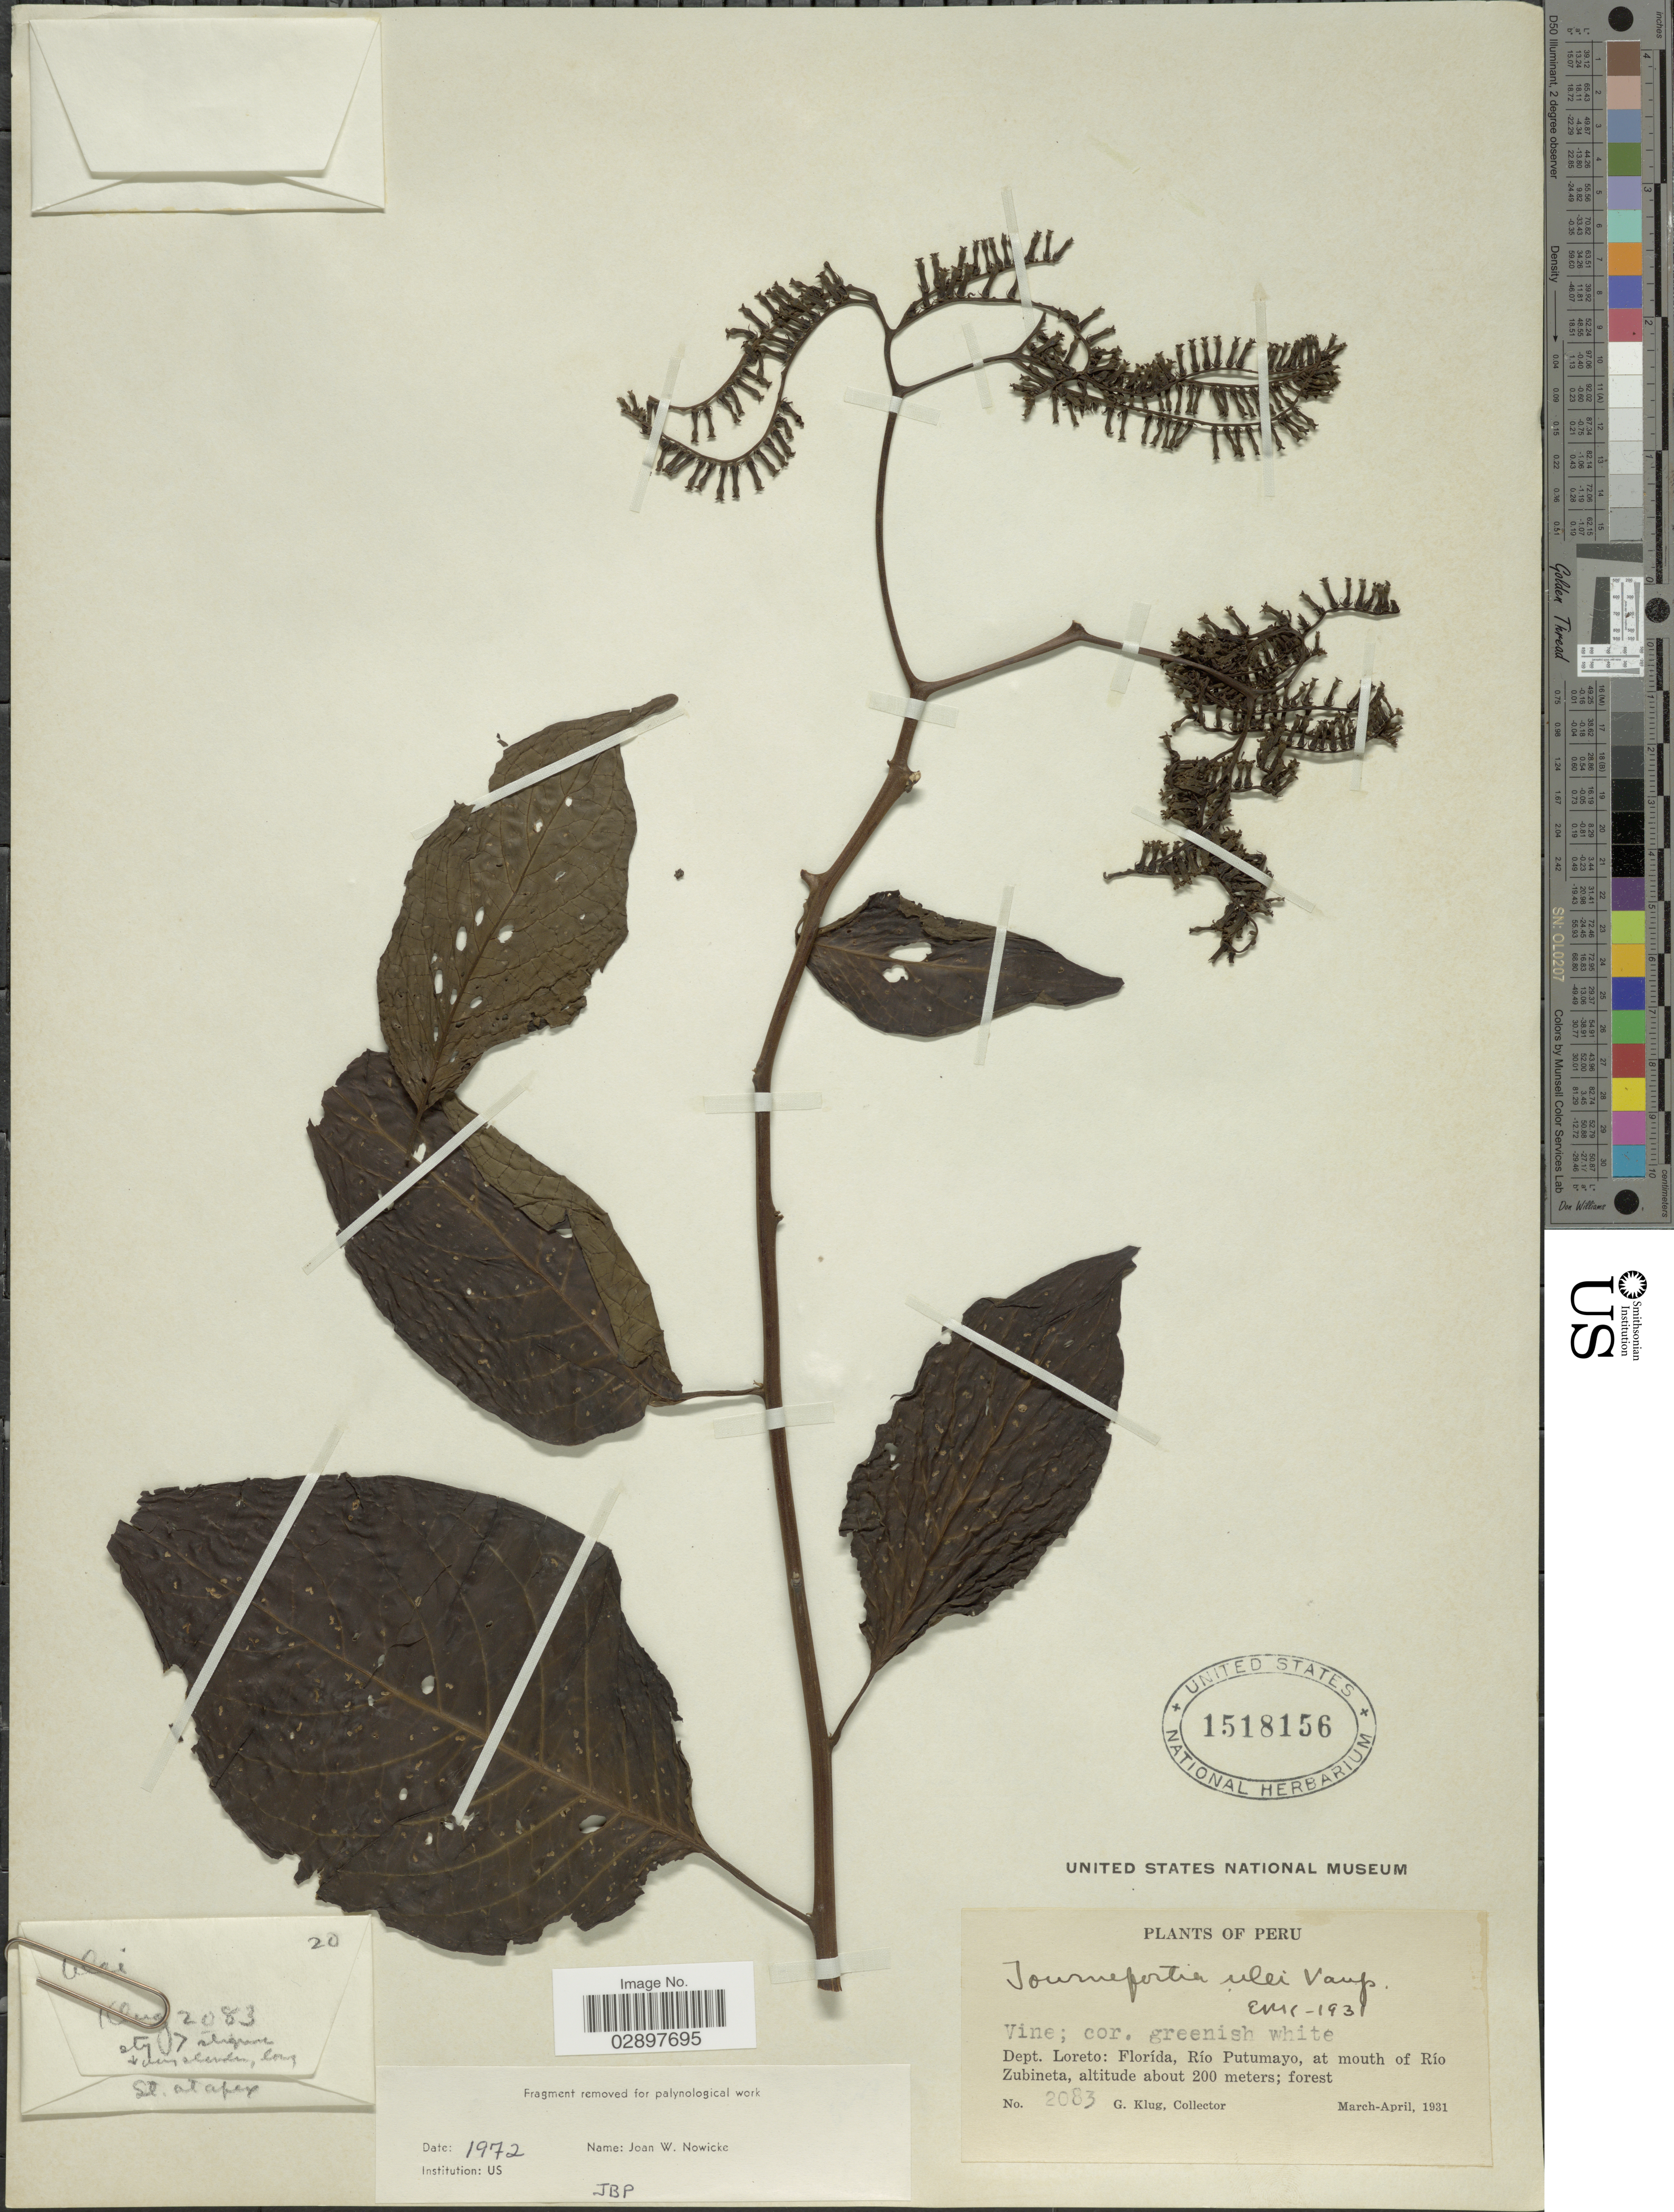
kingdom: Plantae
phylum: Tracheophyta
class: Magnoliopsida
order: Boraginales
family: Heliotropiaceae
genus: Tournefortia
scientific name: Tournefortia ulei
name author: Vaupel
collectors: G. Klug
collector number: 2083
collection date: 1931-03/1931-04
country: Peru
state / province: Loreto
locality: Dept. Loreto: Florída, Río Putumayo, at mouth of Río Zubineta.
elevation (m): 200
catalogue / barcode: US 1518156